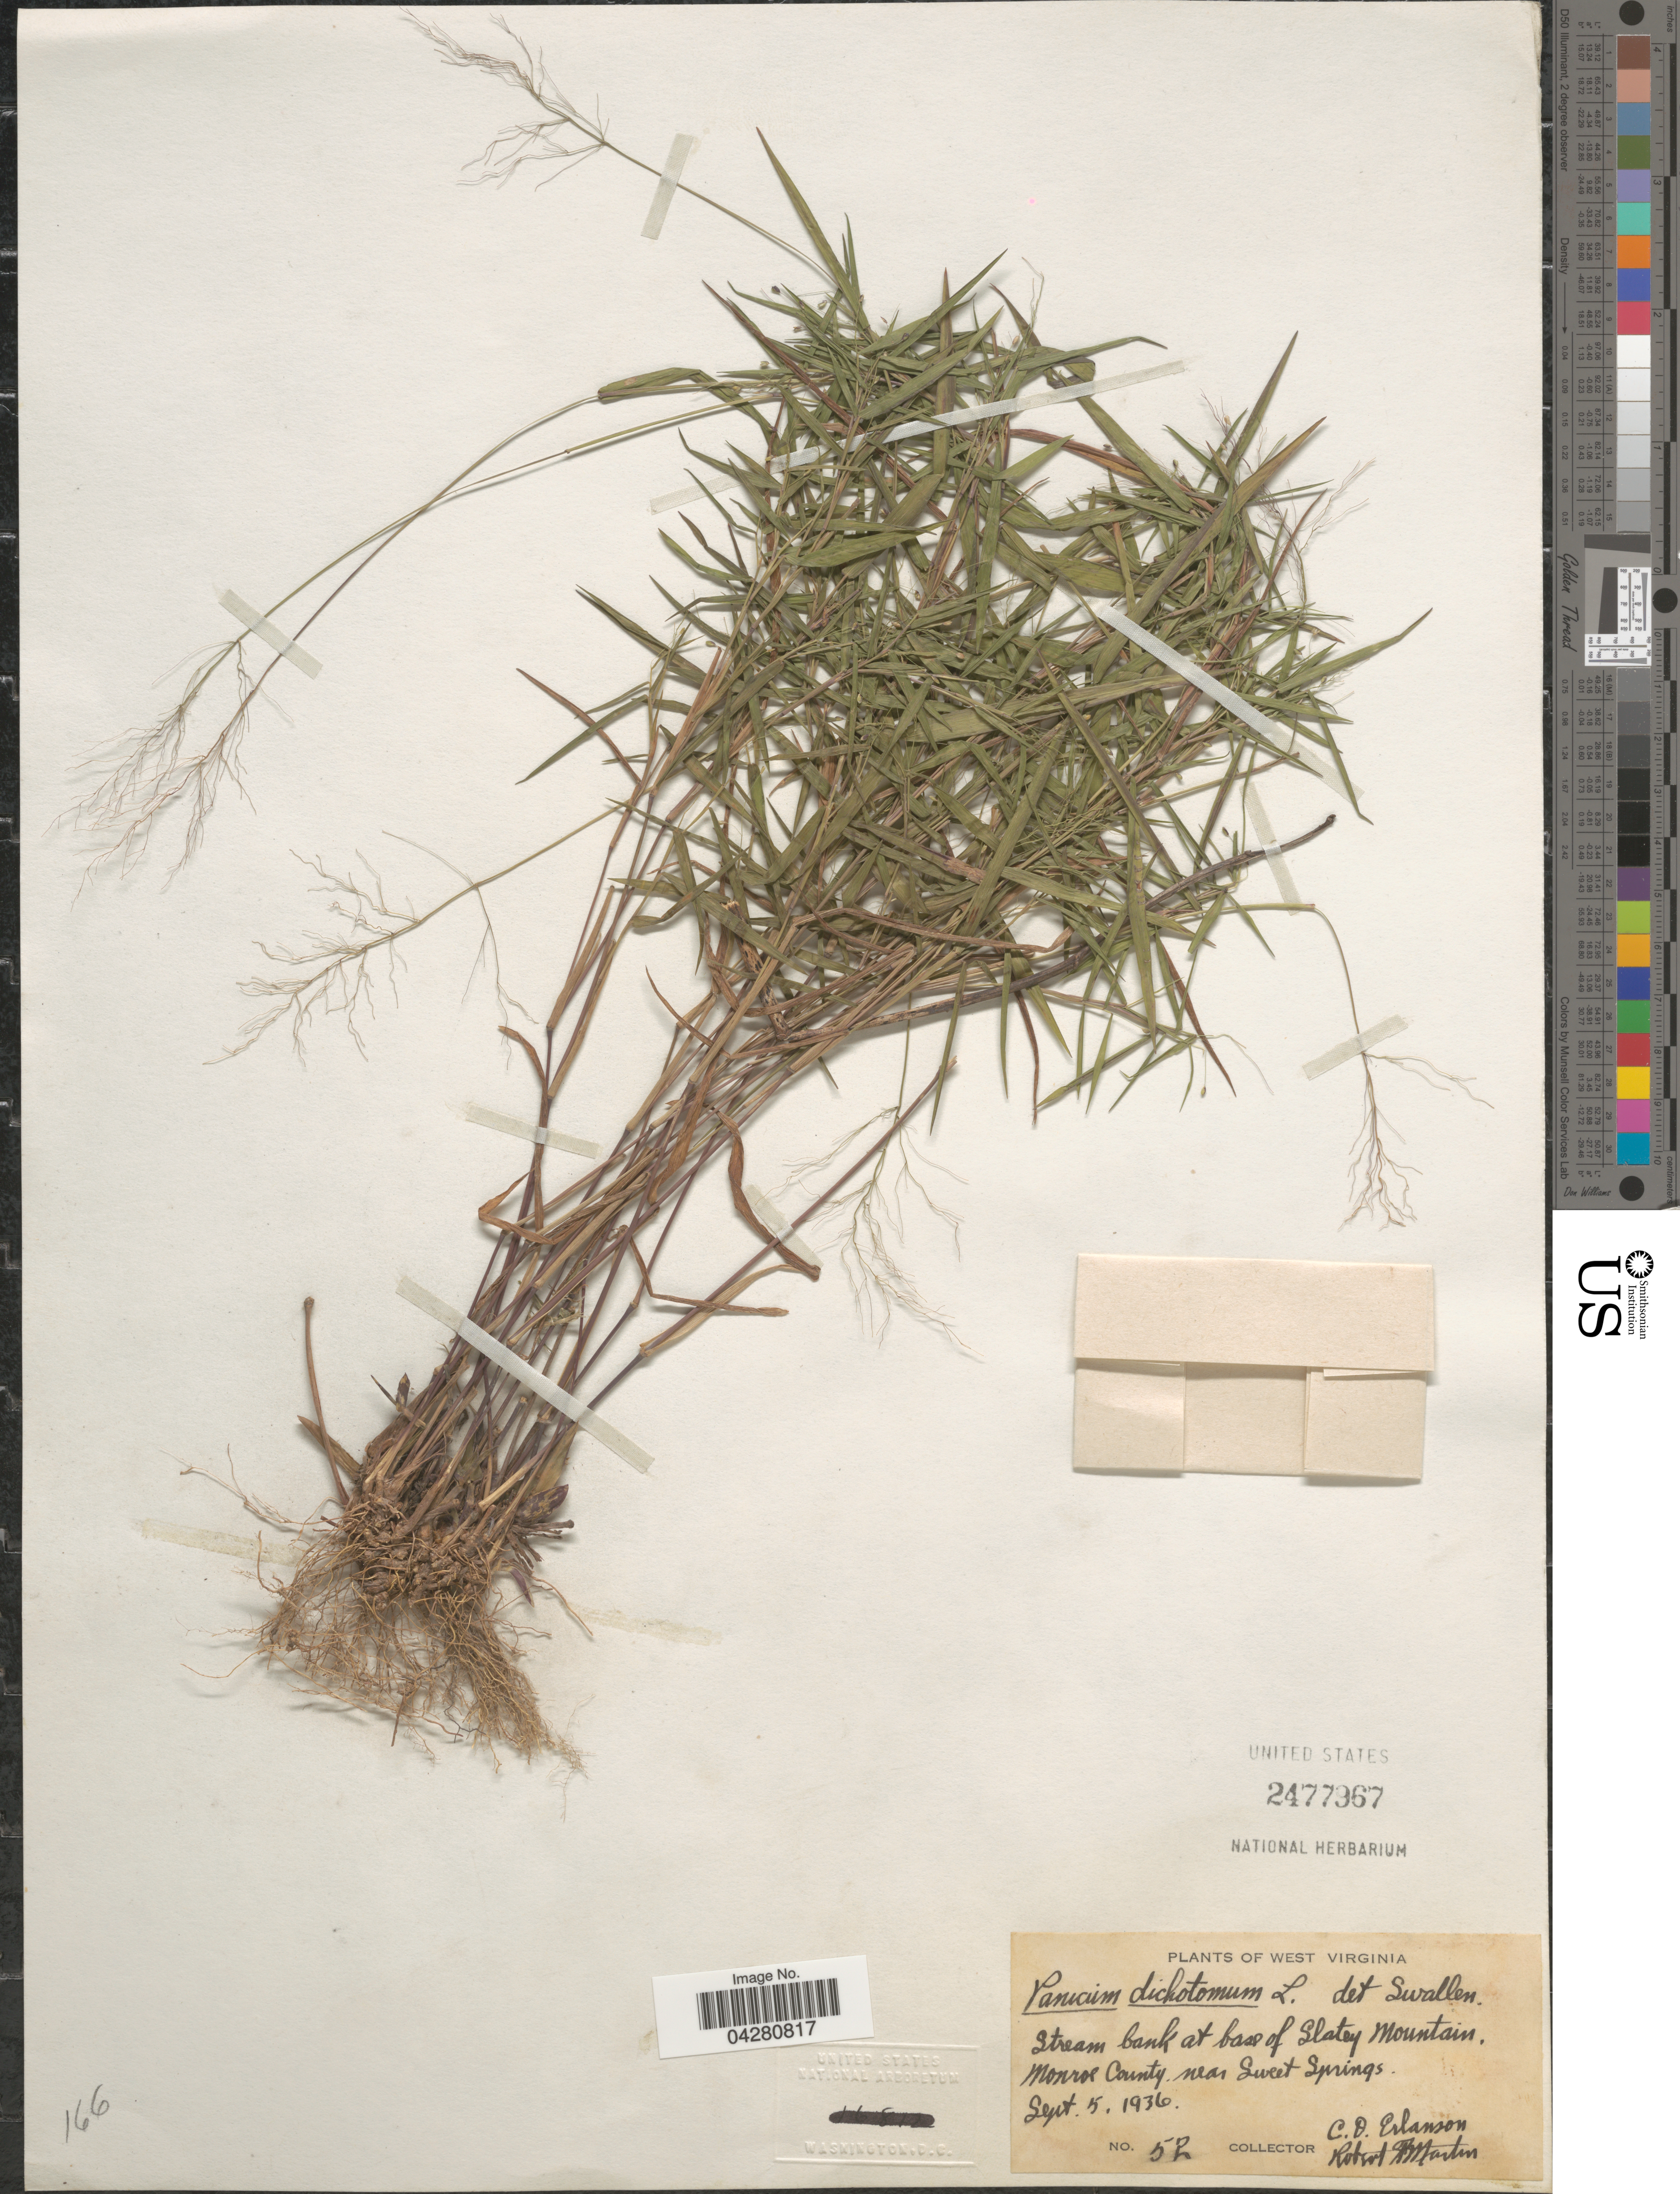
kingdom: Plantae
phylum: Tracheophyta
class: Liliopsida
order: Poales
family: Poaceae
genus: Dichanthelium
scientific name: Dichanthelium dichotomum var. dichotomum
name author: (L.) Gould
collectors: C. O. Erlanson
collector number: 52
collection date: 1936-09-05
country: United States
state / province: West Virginia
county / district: Monroe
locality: Stream bank at base of Slatey Mountain, Monroe County near Sweet Springs.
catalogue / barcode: US 2477967